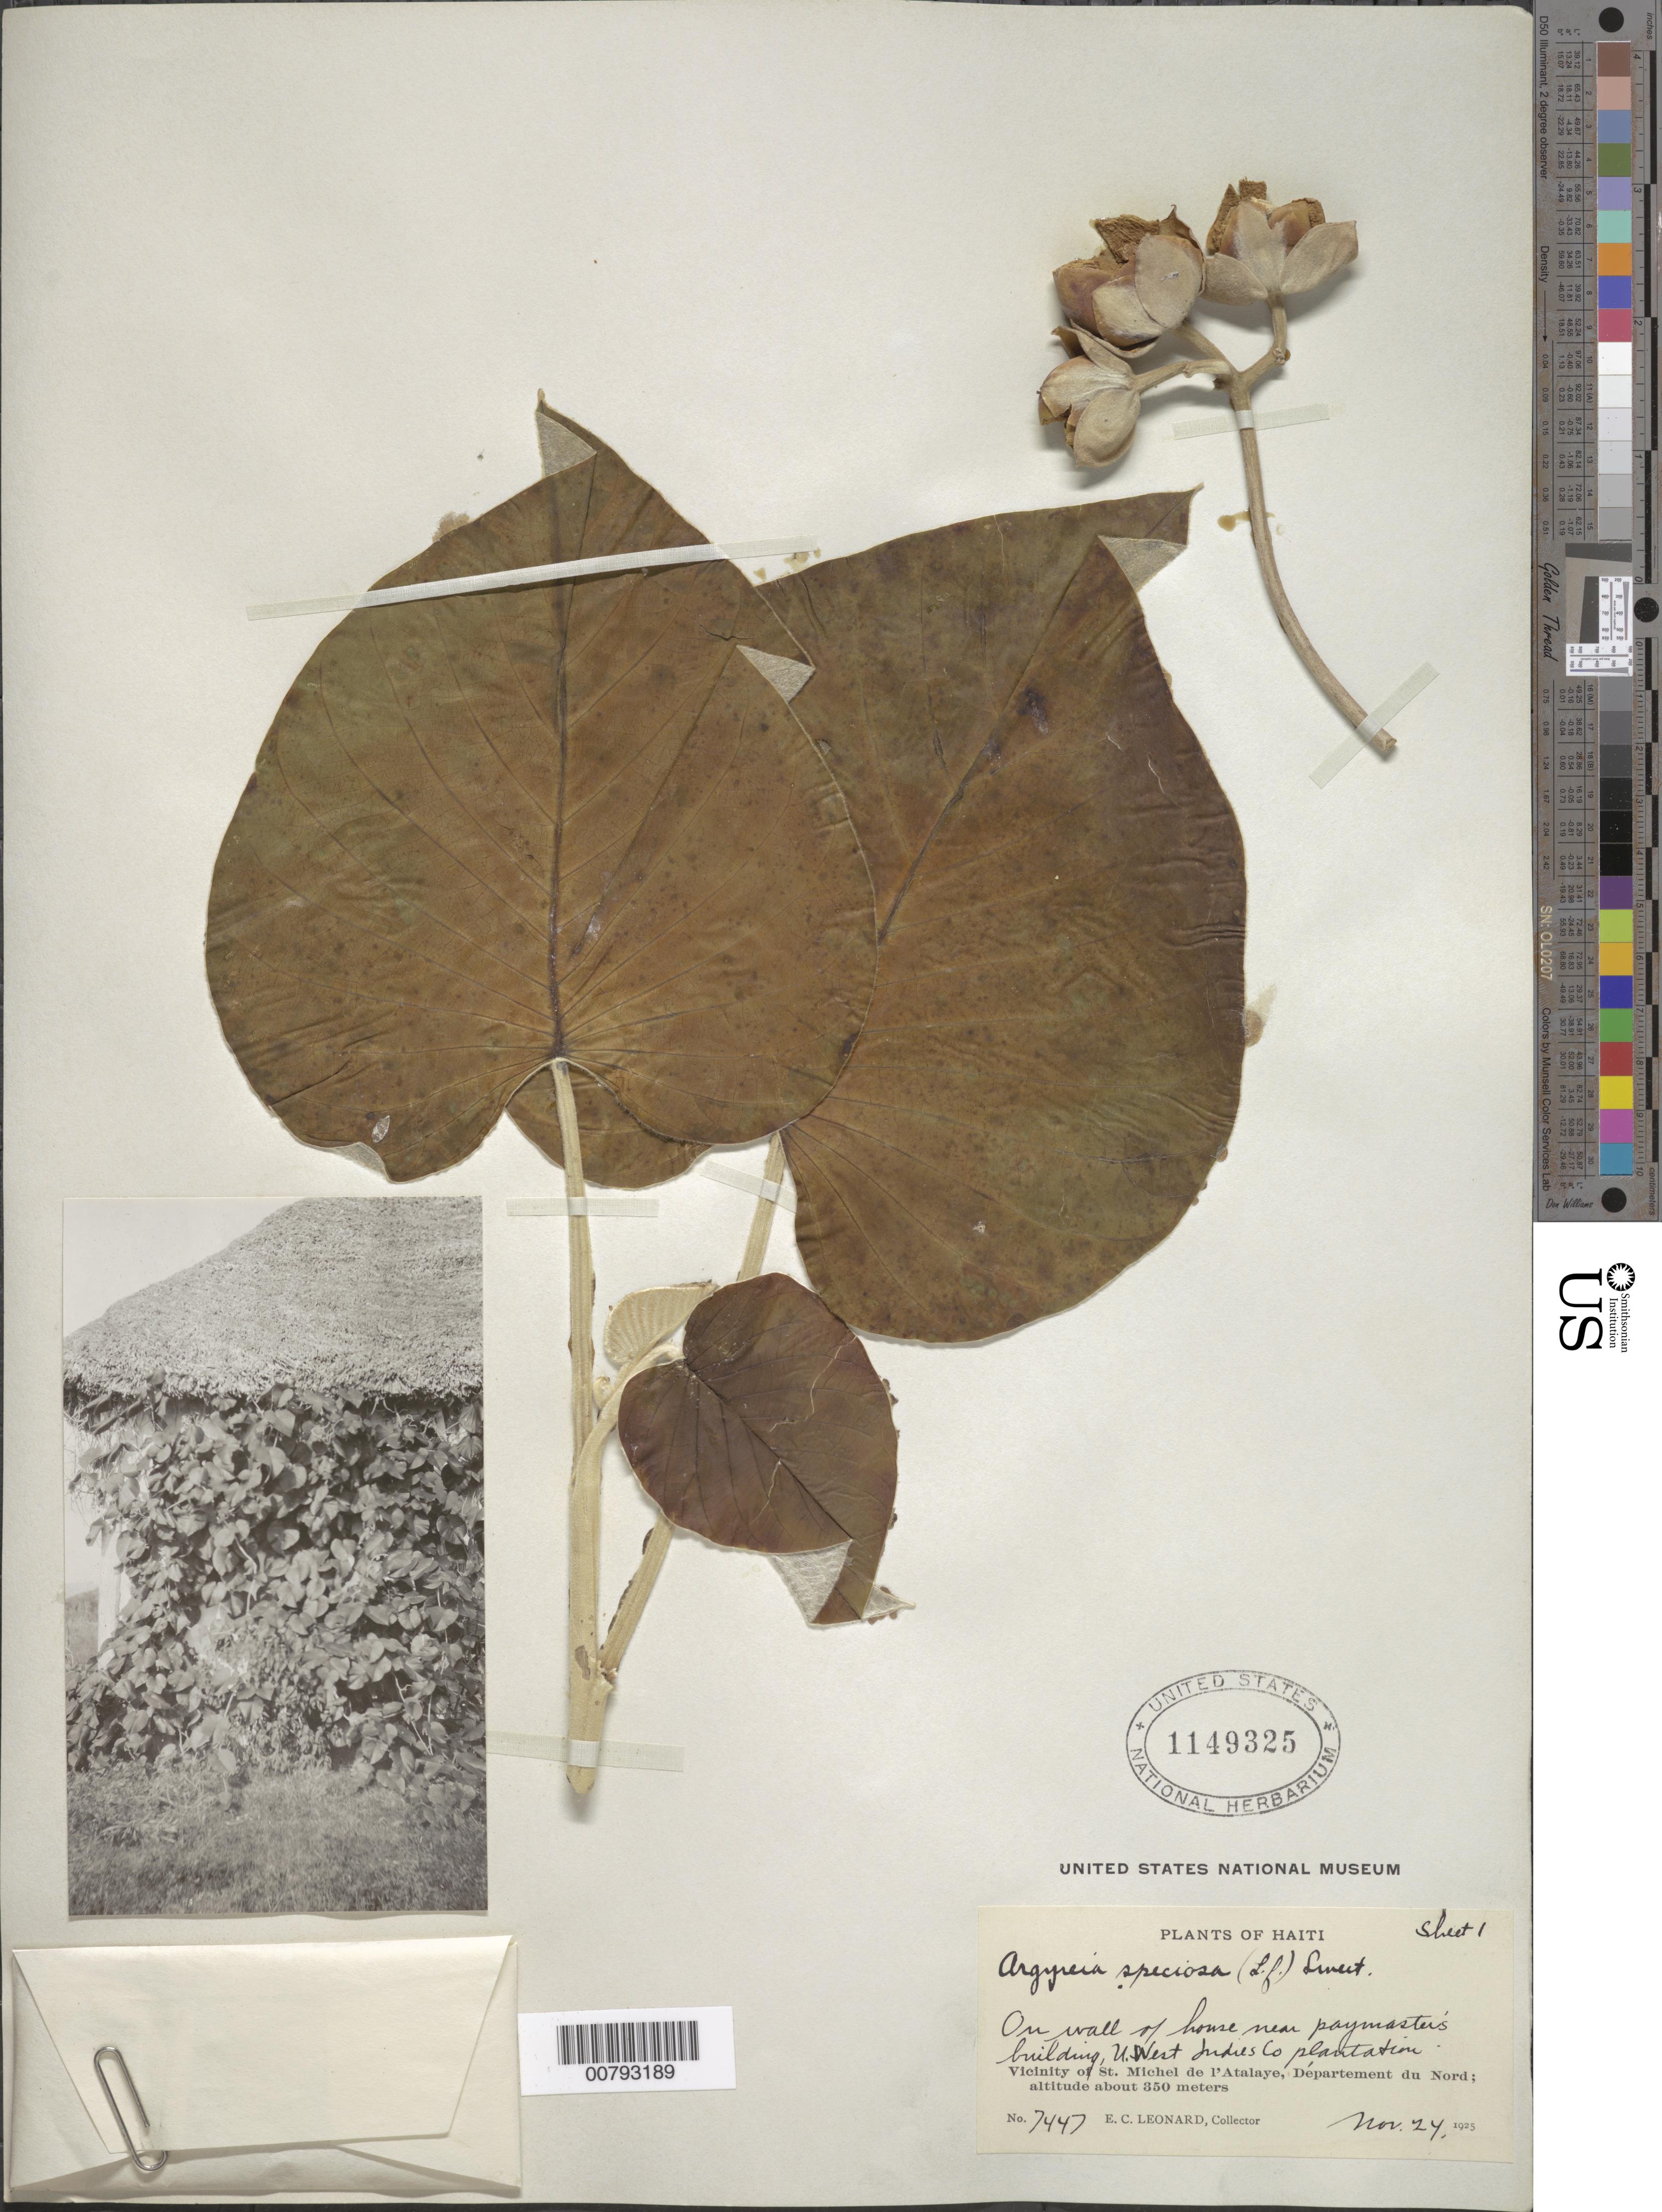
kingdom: Plantae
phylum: Tracheophyta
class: Magnoliopsida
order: Solanales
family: Convolvulaceae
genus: Argyreia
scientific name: Argyreia nervosa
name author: (Burm. f.) Bojer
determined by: Staples, G. W.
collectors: E. C. Leonard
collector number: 7447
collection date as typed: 24 Nov 1925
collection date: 1925-11-24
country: Haiti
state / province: Nord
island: Hispaniola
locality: Vicinity of St. Michel de l'Atalaye, near paymaster's building, N.West Indies Co. plantation.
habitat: On wall of home.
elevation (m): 350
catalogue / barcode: US 1149325